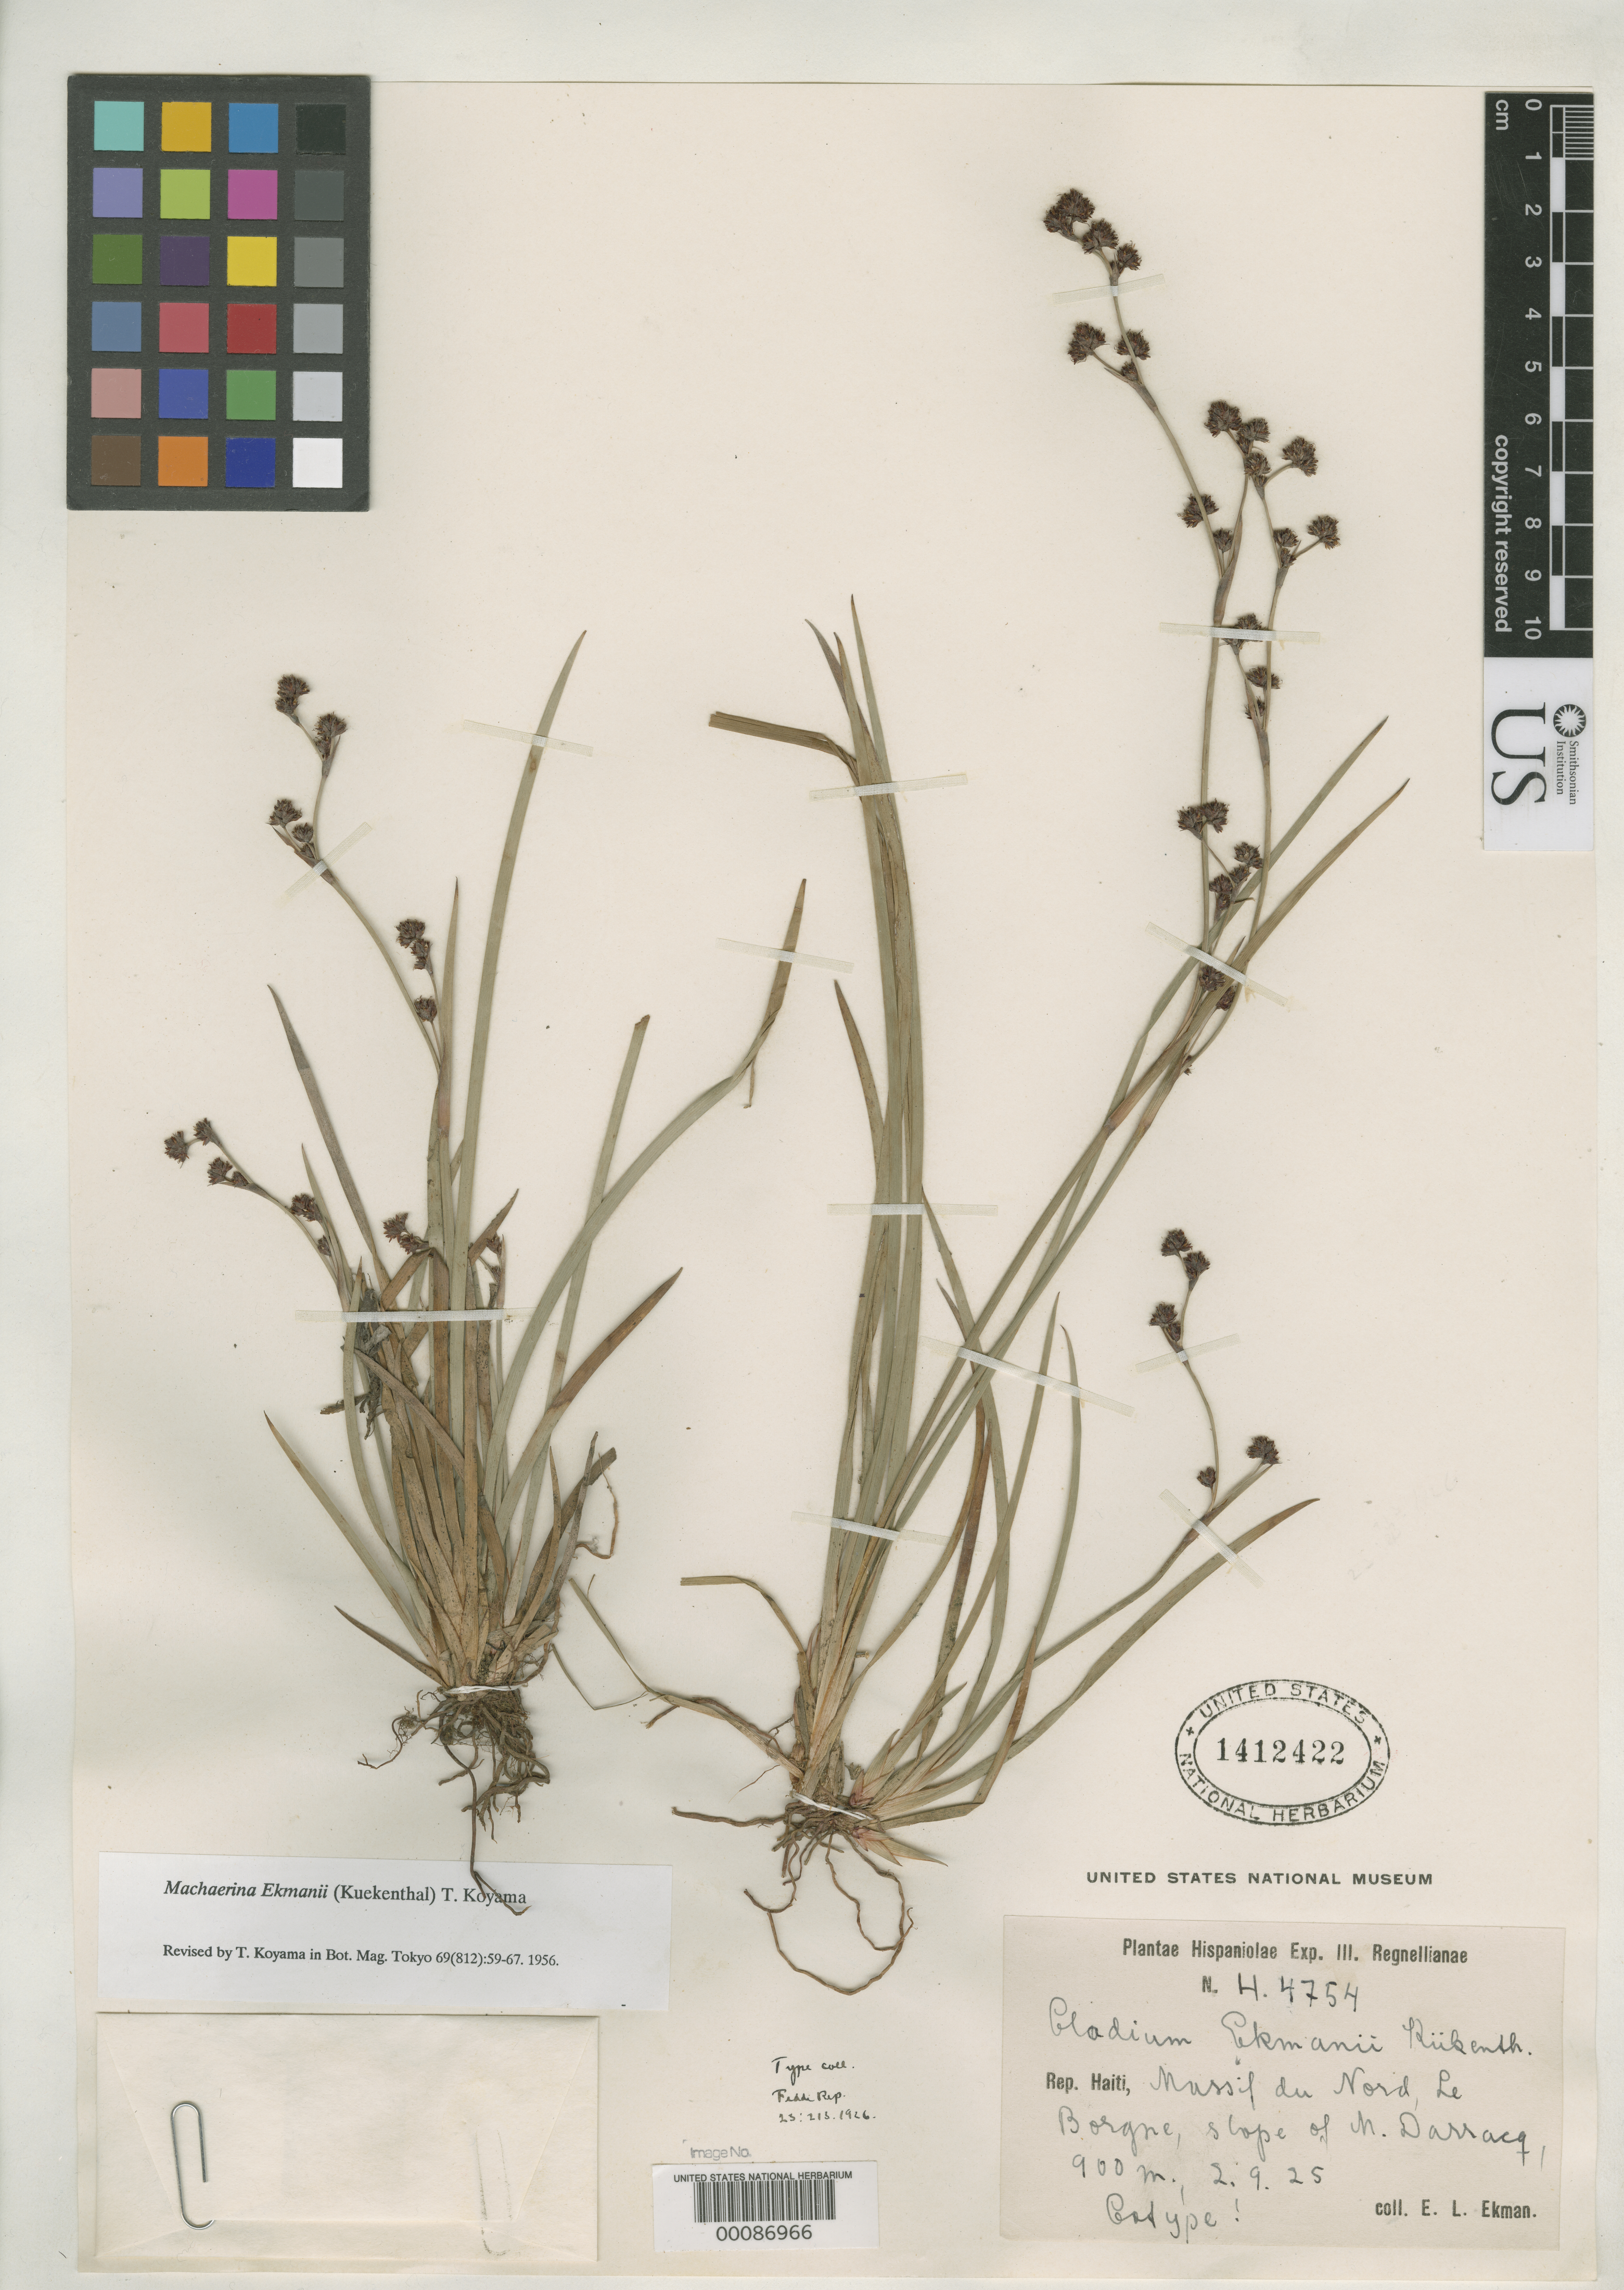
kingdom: Plantae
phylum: Tracheophyta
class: Liliopsida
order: Poales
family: Cyperaceae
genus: Cladium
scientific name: Cladium ekmanii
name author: Kük.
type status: Isotype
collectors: E. L. Ekman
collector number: H 4754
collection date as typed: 02 Sep 1925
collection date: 1925-09-02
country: Haiti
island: Hispaniola Island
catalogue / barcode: US 1412422